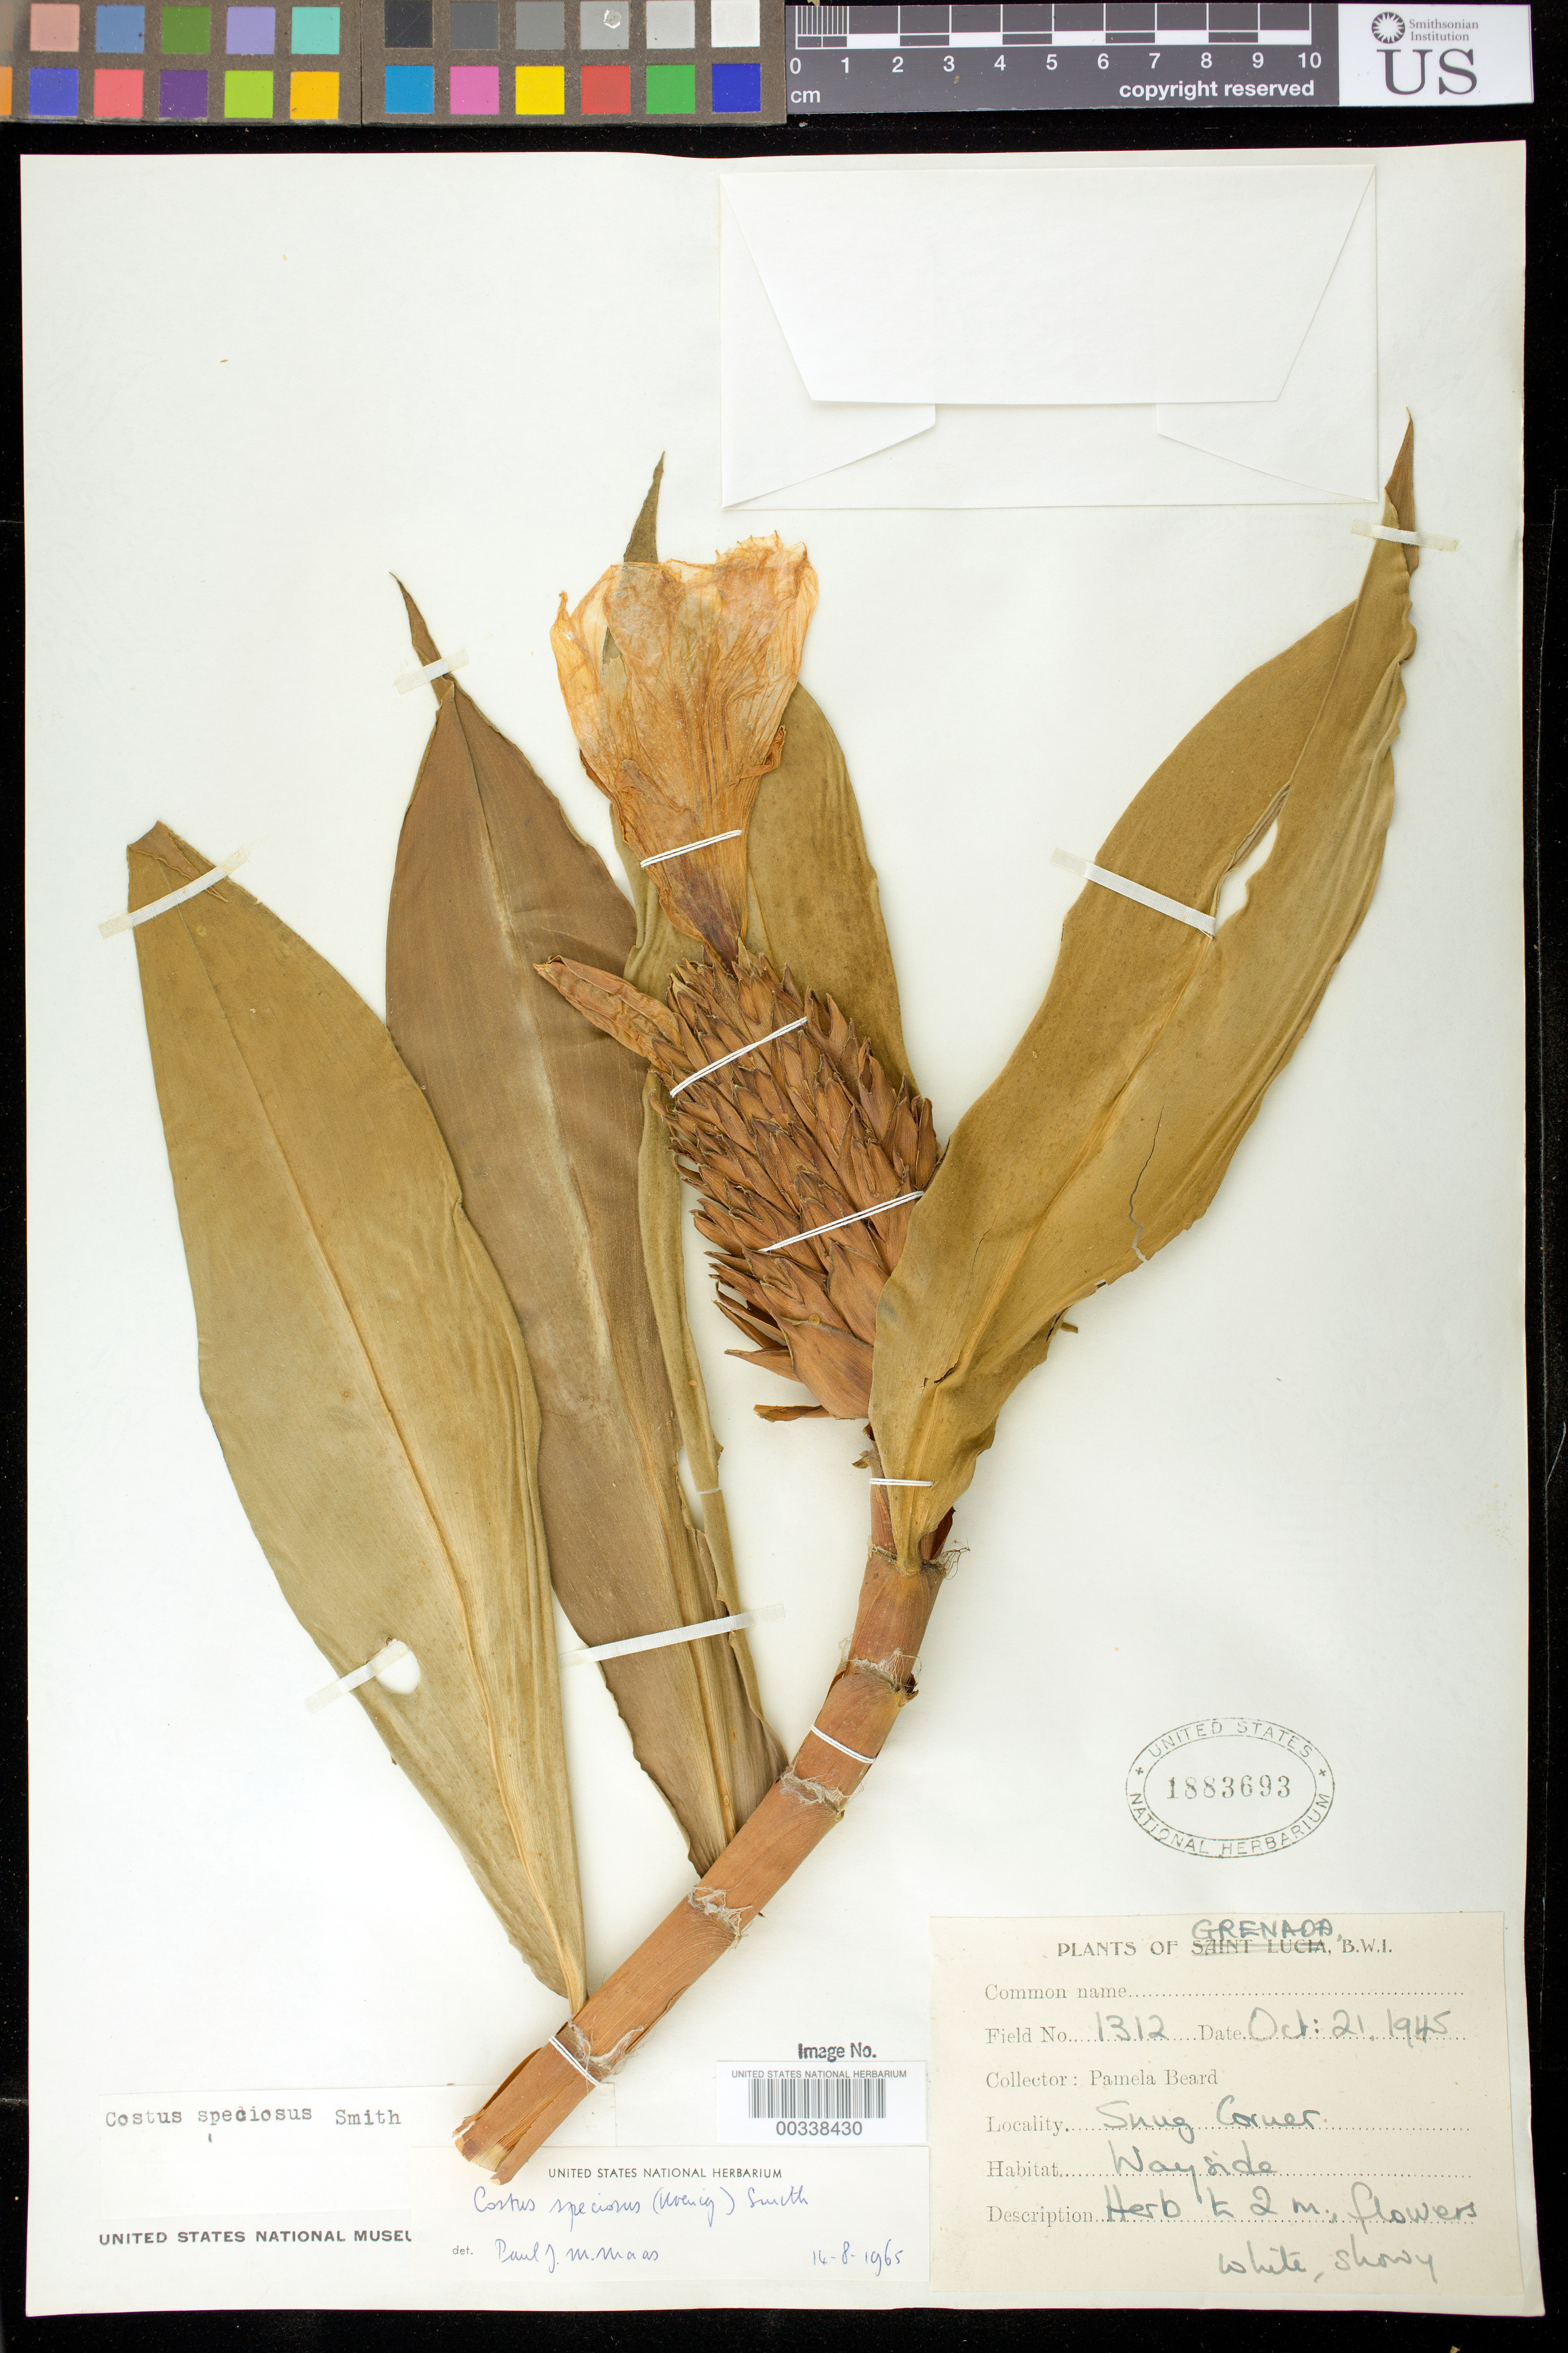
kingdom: Plantae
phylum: Tracheophyta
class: Liliopsida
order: Zingiberales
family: Costaceae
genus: Hellenia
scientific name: Hellenia speciosa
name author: (J. Koenig) S.R. Dutta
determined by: (US) Smithsonian Institution - National Museum of Natural History - Department of Botany (UNITED STATES)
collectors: P. Beard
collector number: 1312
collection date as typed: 21 Oct 1945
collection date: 1945-10-21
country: Grenada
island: Windward Is.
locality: Snug Corner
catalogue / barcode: US 1883693